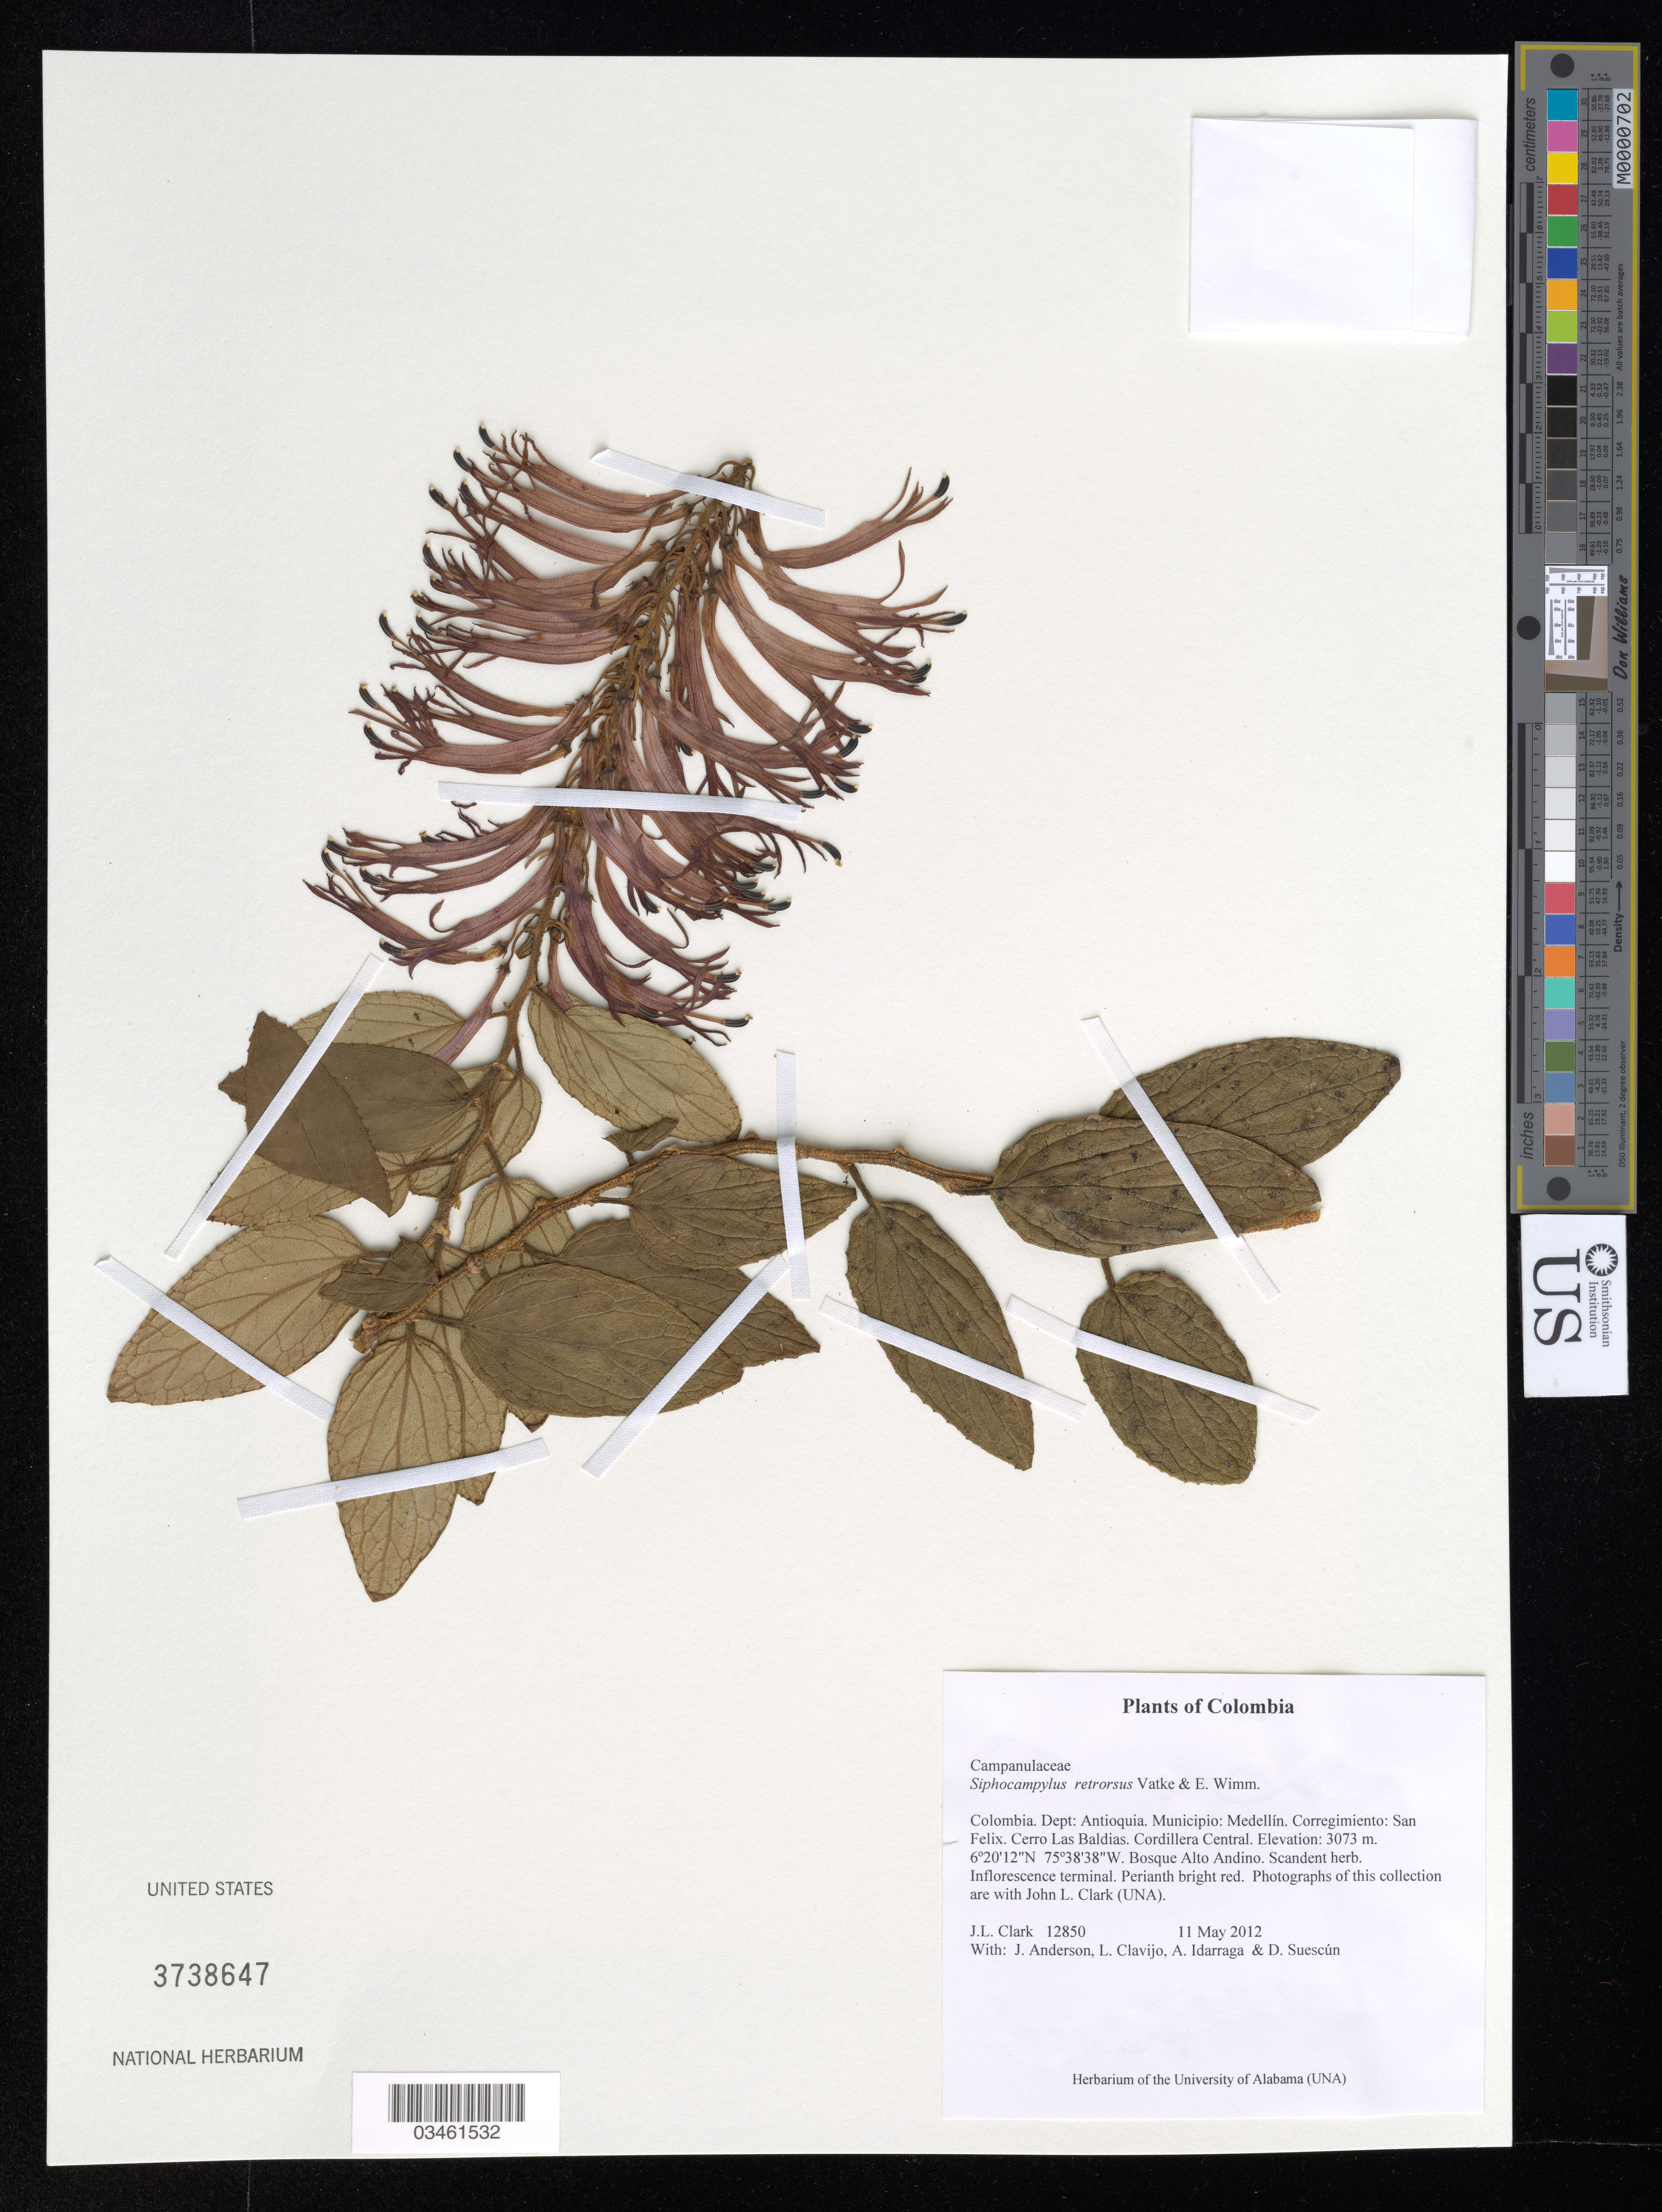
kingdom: Plantae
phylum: Tracheophyta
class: Magnoliopsida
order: Asterales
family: Campanulaceae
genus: Siphocampylus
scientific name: Siphocampylus retrorsus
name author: (Willd. ex Schult.) Vatke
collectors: J. L. Clark, J. Anderson, L. Clavijo, A. Idarraga & D. Suescún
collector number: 12850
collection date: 2012-05-11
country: Colombia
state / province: Antioquia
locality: Dept: Antíoquia. Municipio: Medellín. Corregimiento: San Felix. Cerro Las Baldias. Cordillera Central.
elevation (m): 3073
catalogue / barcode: US 3738647